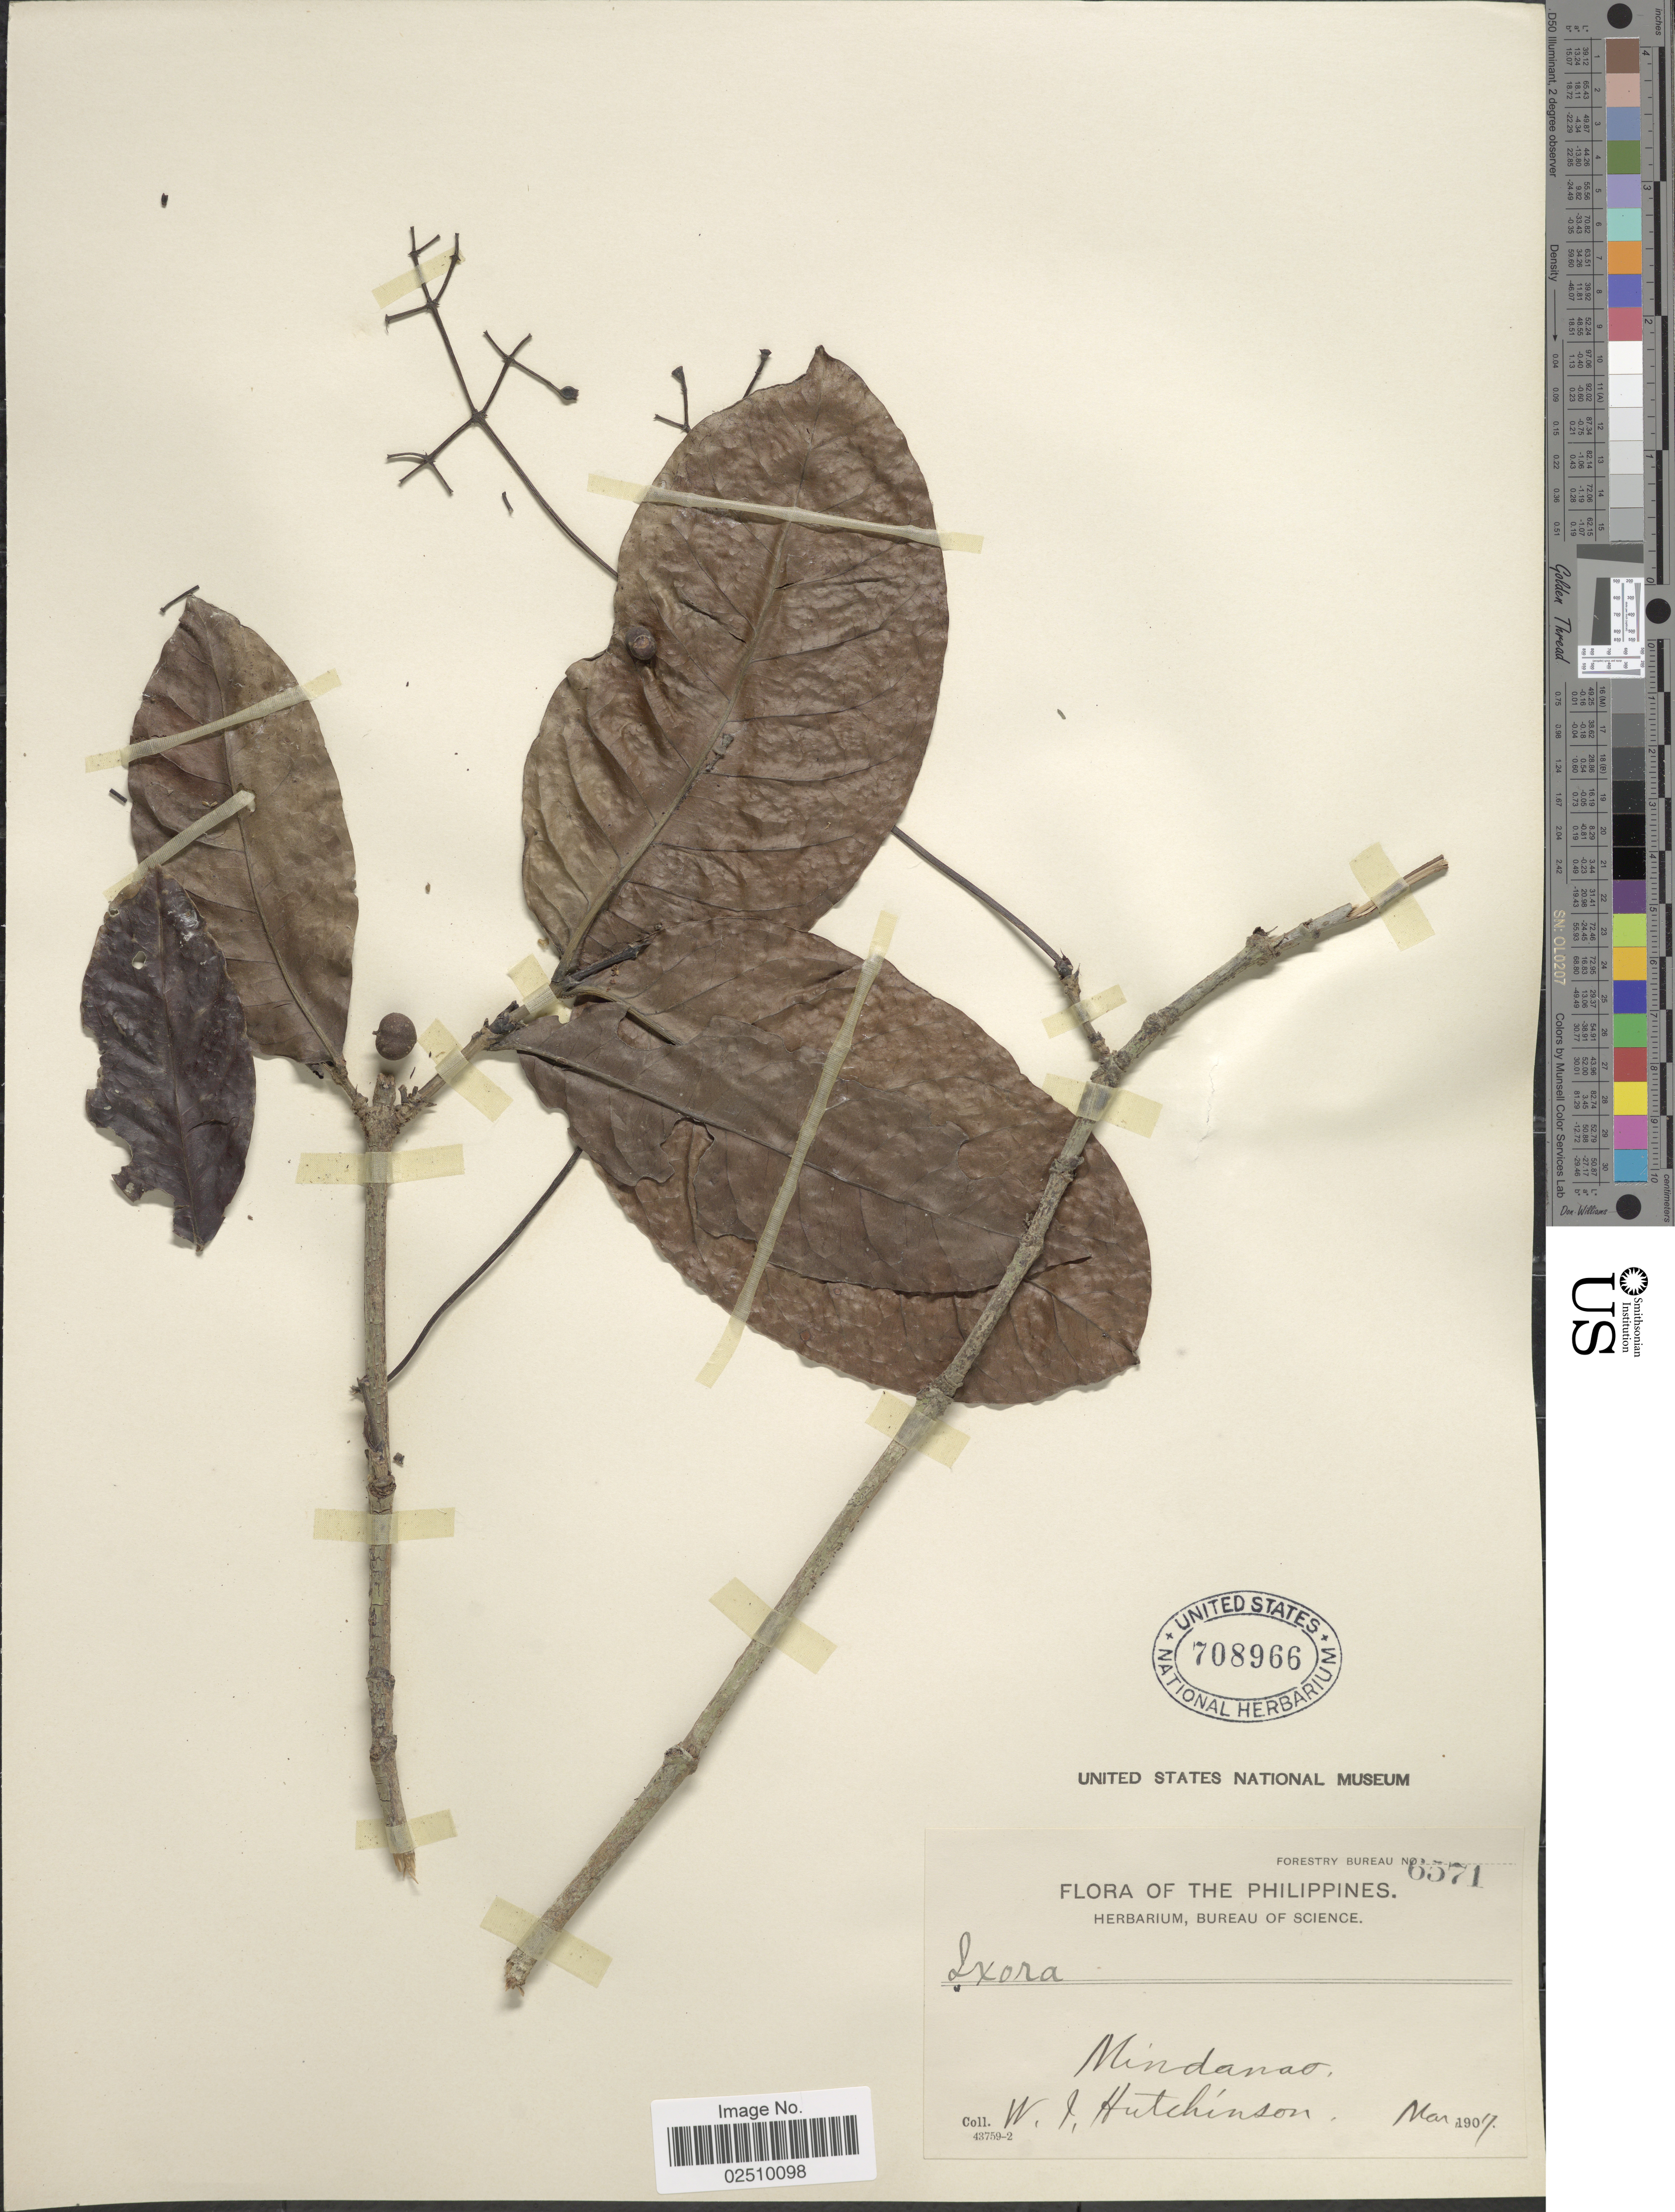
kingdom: Plantae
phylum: Tracheophyta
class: Magnoliopsida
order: Gentianales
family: Rubiaceae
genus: Ixora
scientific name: Ixora macrophylla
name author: Bartl. ex DC.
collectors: W. I. Hutchinson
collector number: Forestry Bureau 6571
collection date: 1907-03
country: Philippines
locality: Mindanao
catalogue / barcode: US 708966